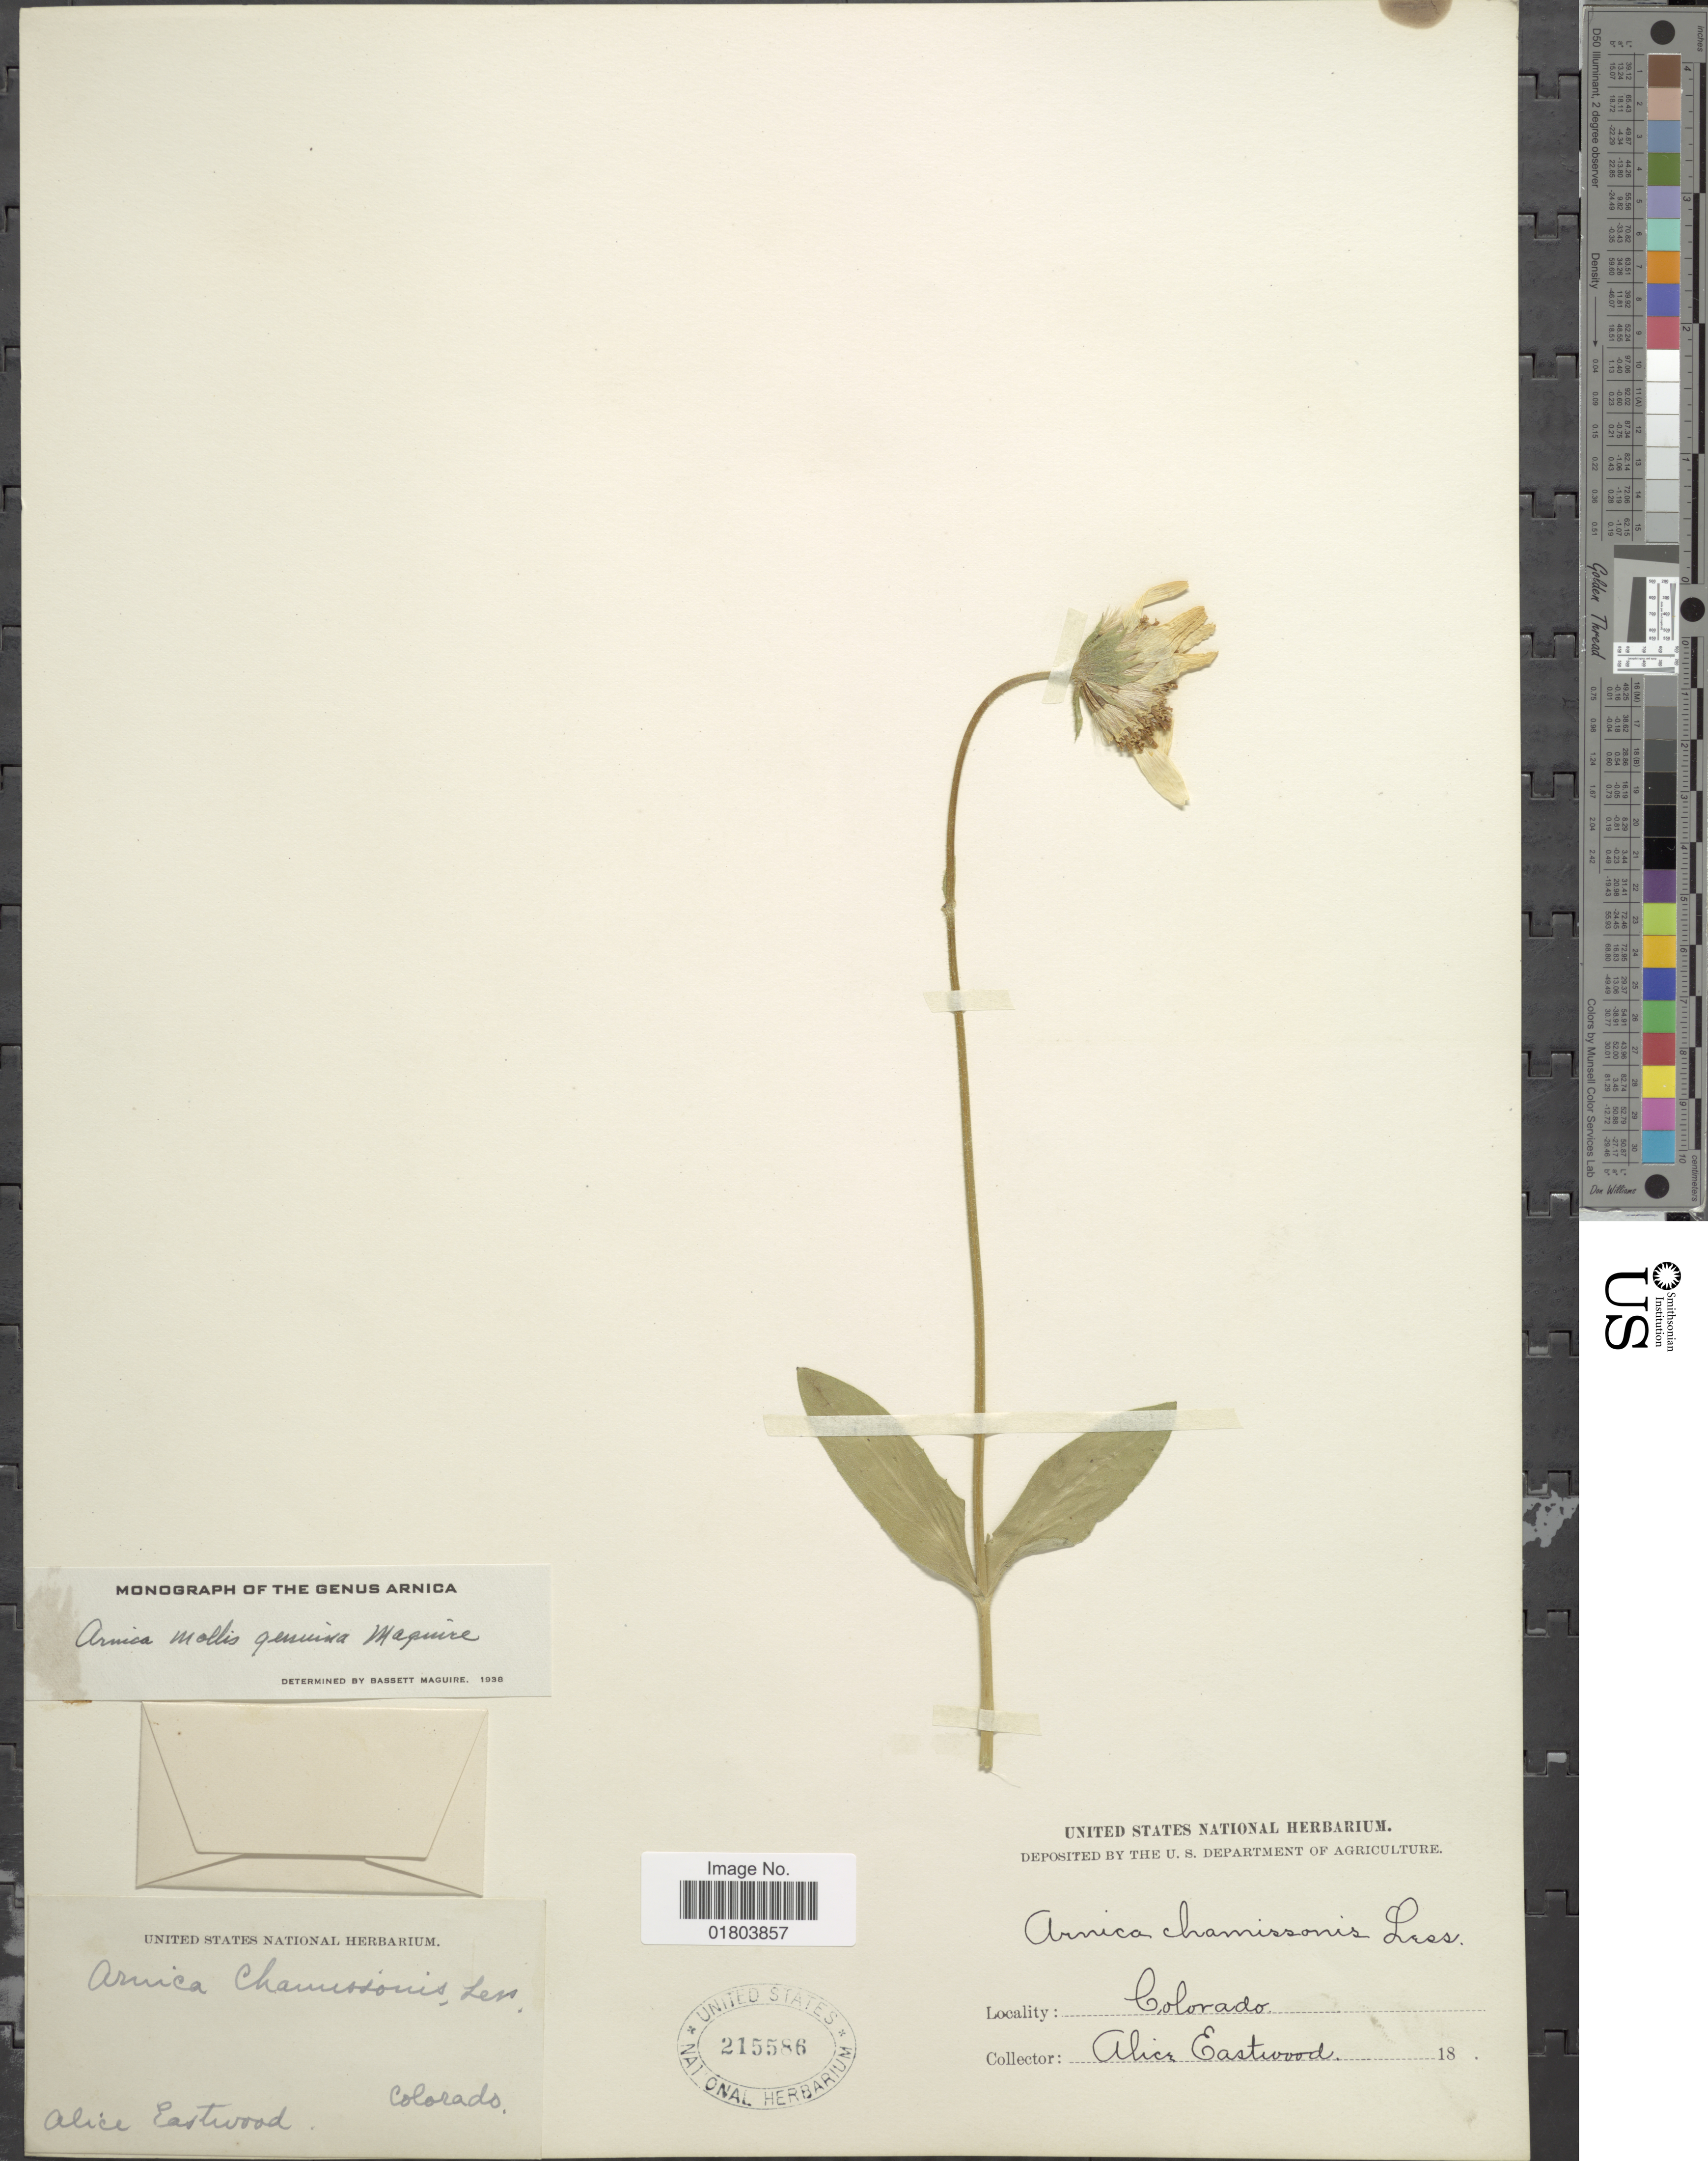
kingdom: Plantae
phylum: Tracheophyta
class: Magnoliopsida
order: Asterales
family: Asteraceae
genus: Arnica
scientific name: Arnica mollis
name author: Hook.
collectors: A. Eastwood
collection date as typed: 18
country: United States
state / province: Colorado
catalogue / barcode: US 215586